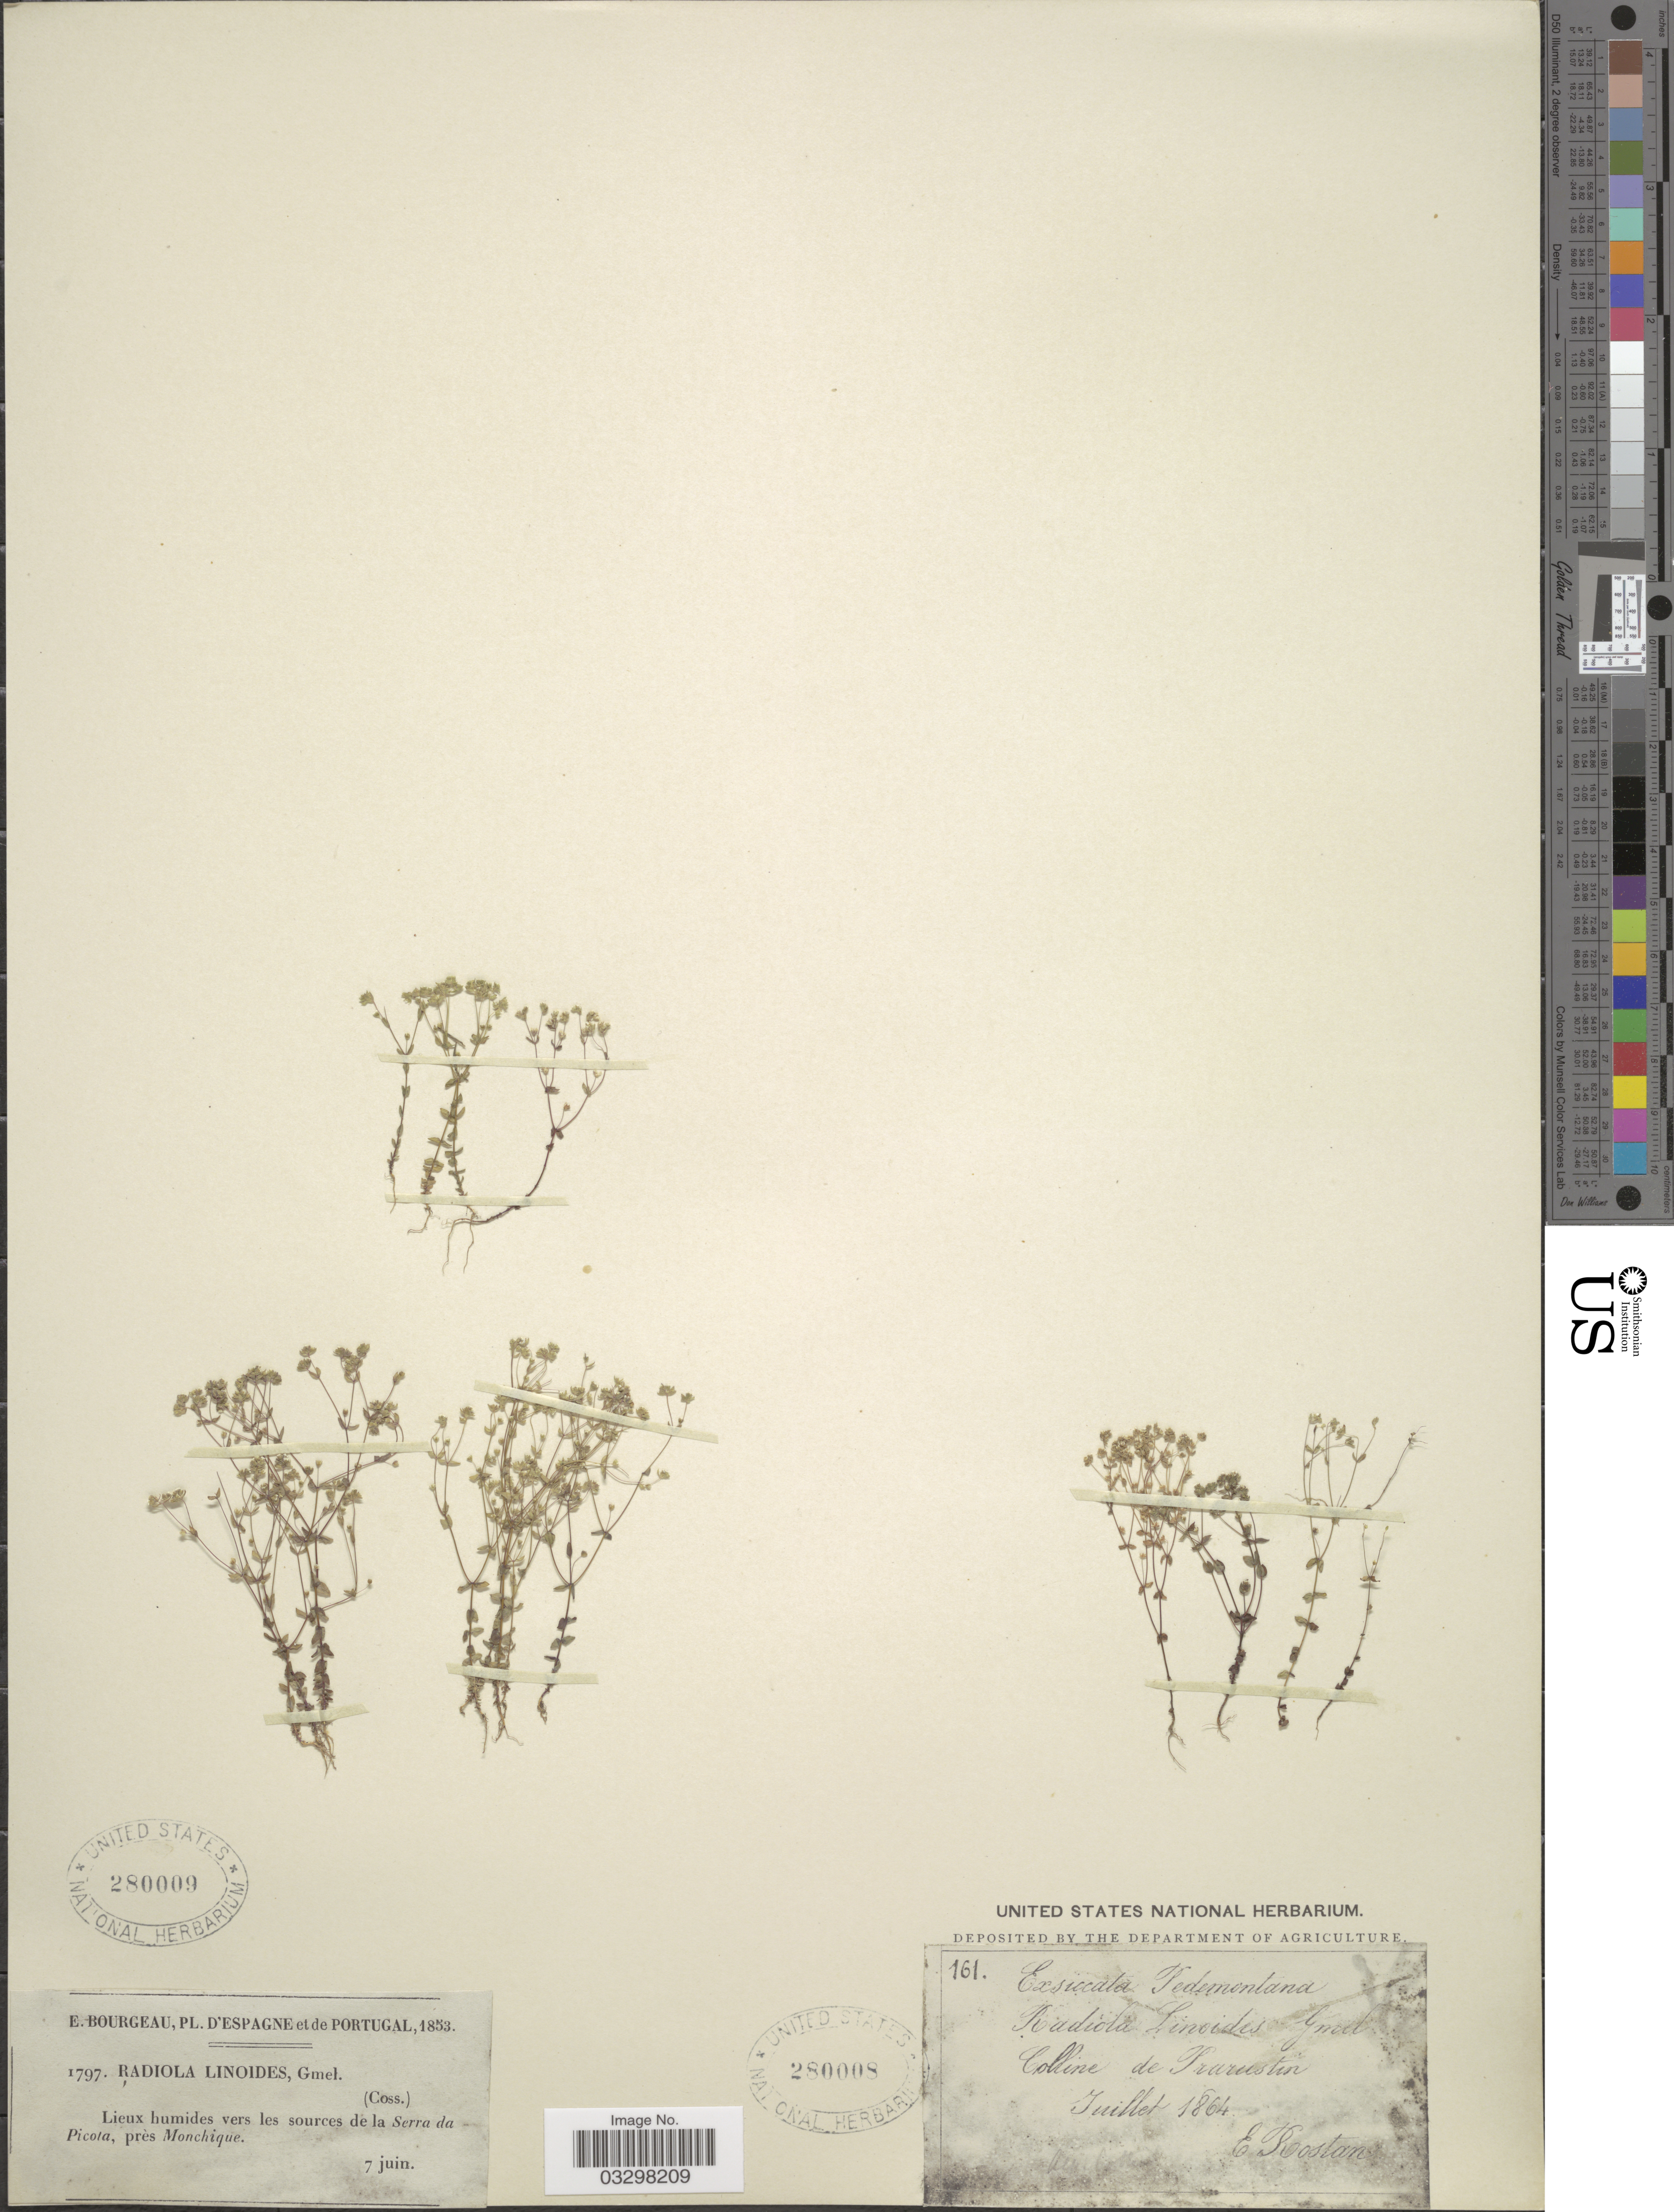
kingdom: Plantae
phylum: Tracheophyta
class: Magnoliopsida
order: Malpighiales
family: Linaceae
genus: Radiola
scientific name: Radiola linoides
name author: Roth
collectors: E. Rostan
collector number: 161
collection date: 1864-07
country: Italy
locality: Colline de Prarustin.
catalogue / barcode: US 280008-2